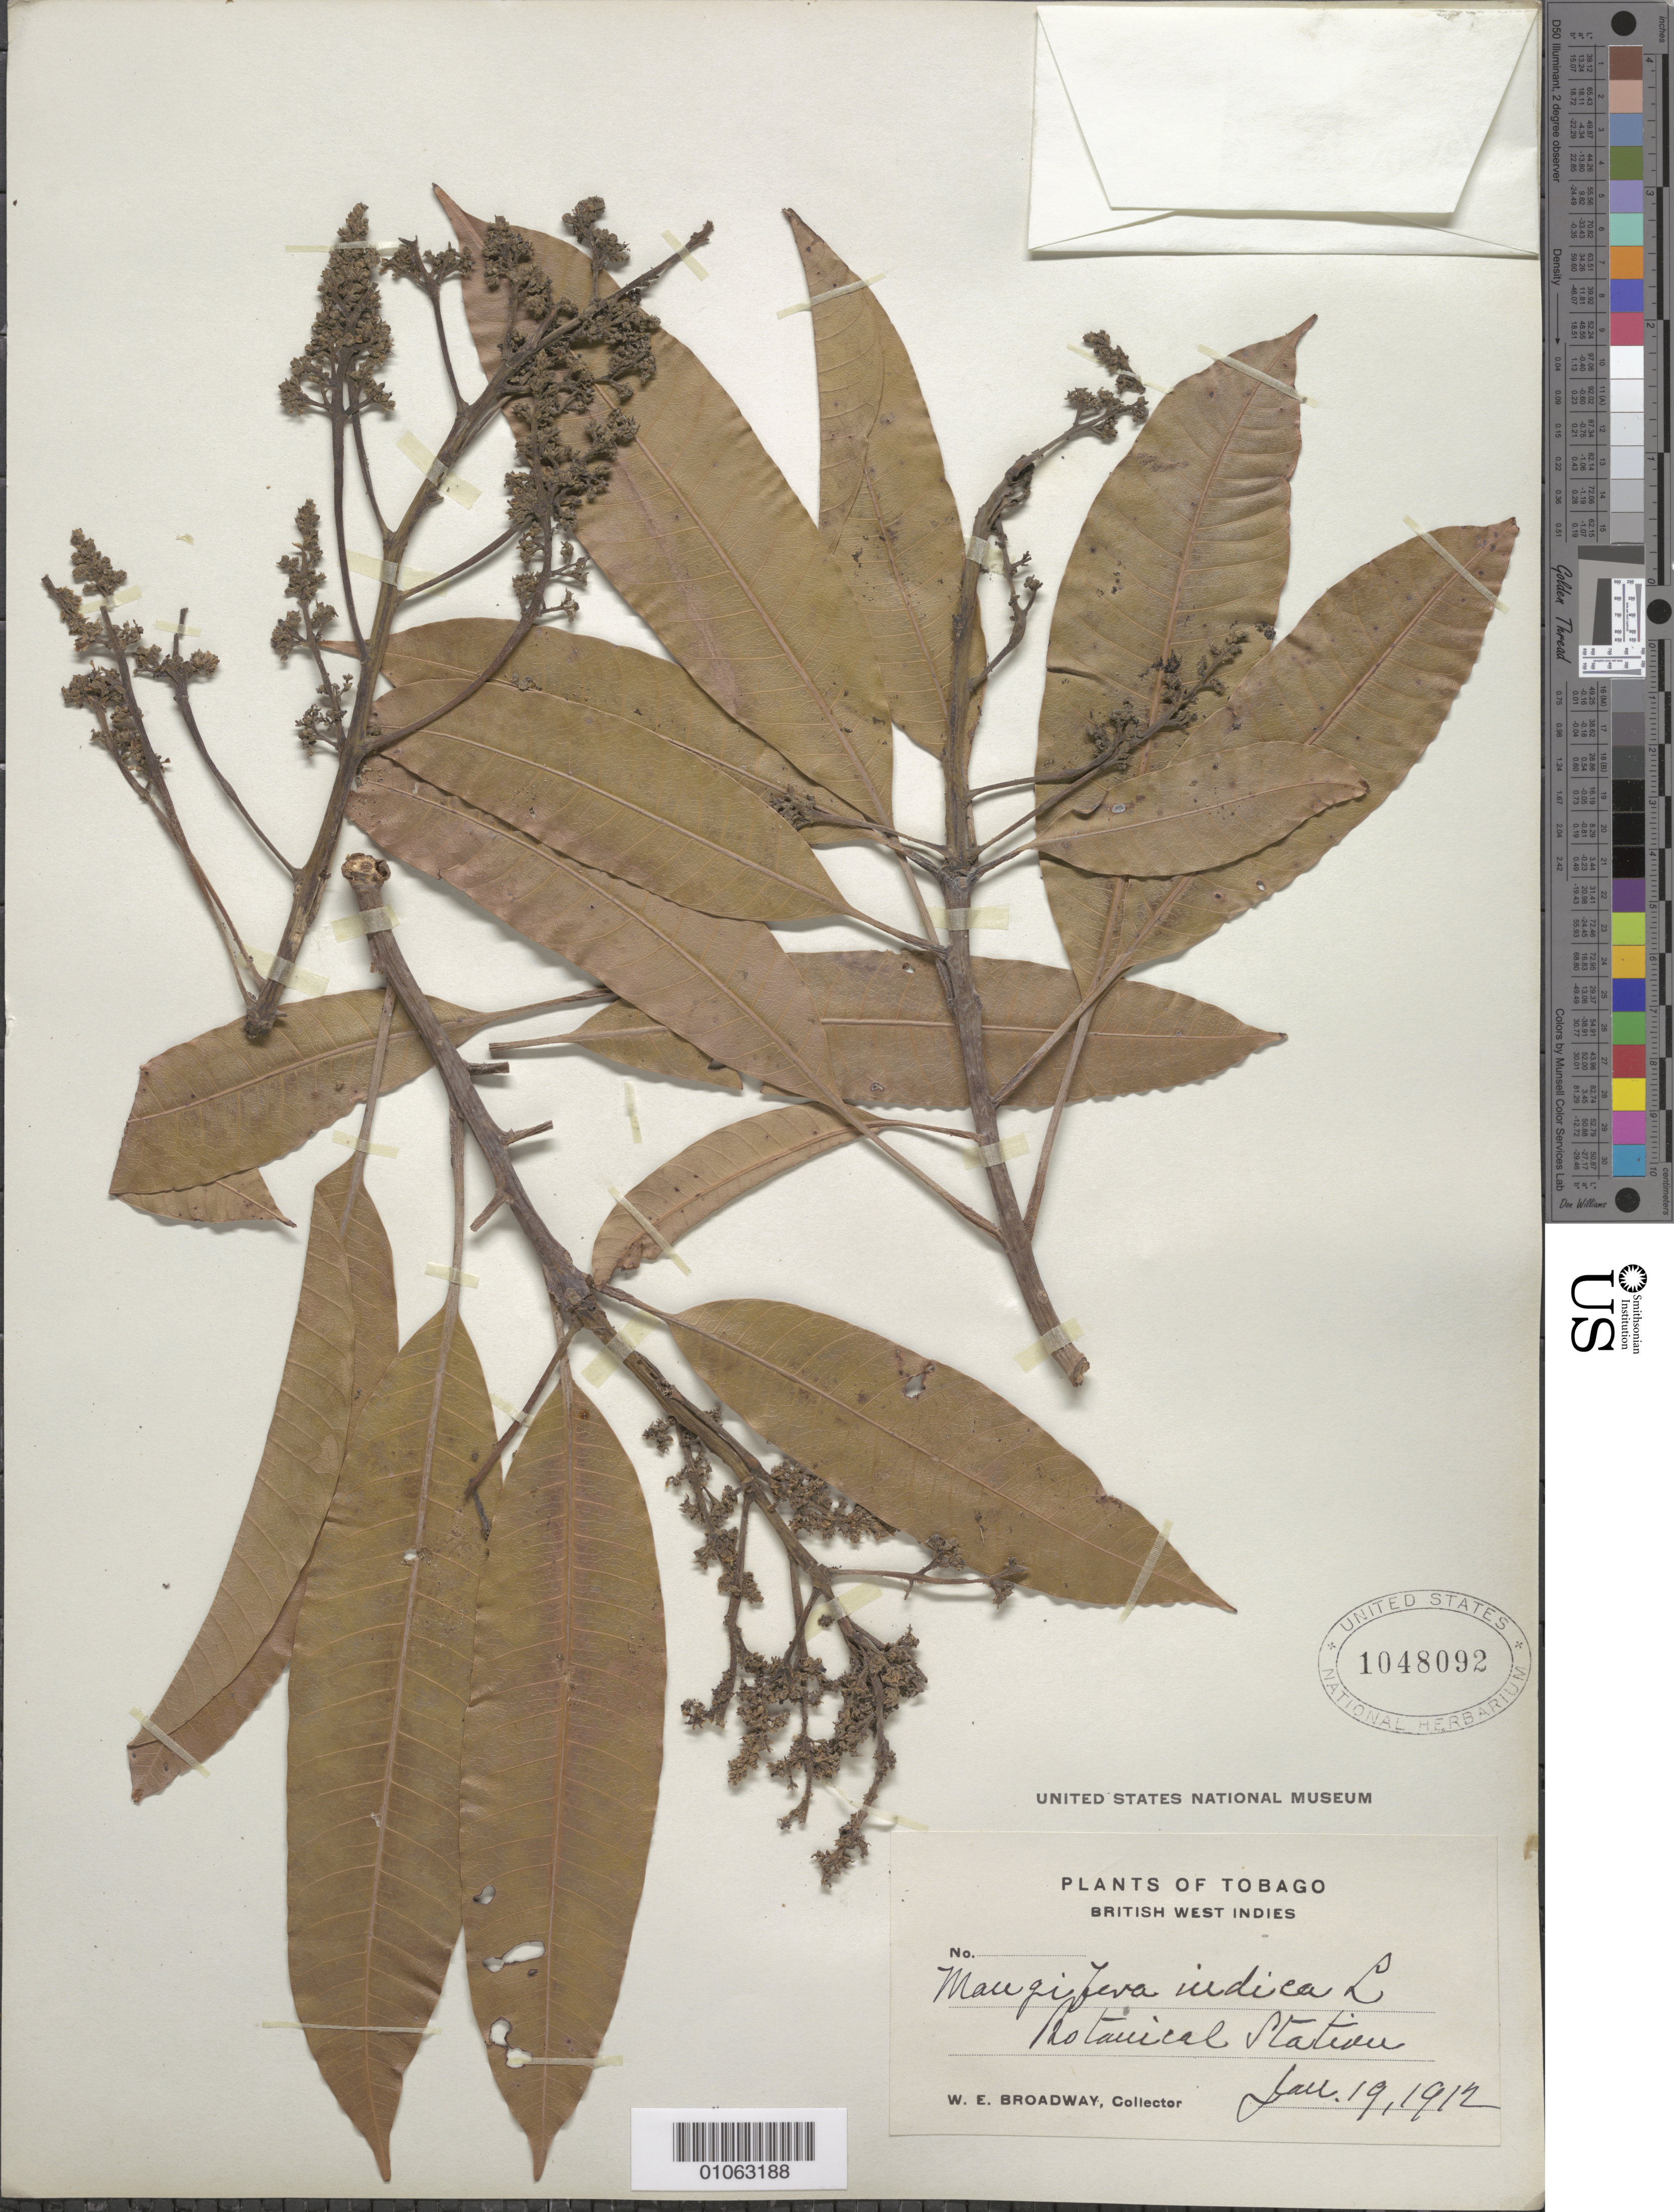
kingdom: Plantae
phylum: Tracheophyta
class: Magnoliopsida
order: Sapindales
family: Anacardiaceae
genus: Mangifera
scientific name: Mangifera indica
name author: L.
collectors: W. E. Broadway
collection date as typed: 19 Jan 1912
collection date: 1912-01-19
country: Trinidad and Tobago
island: Tobago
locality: Botanical station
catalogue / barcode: US 1048092